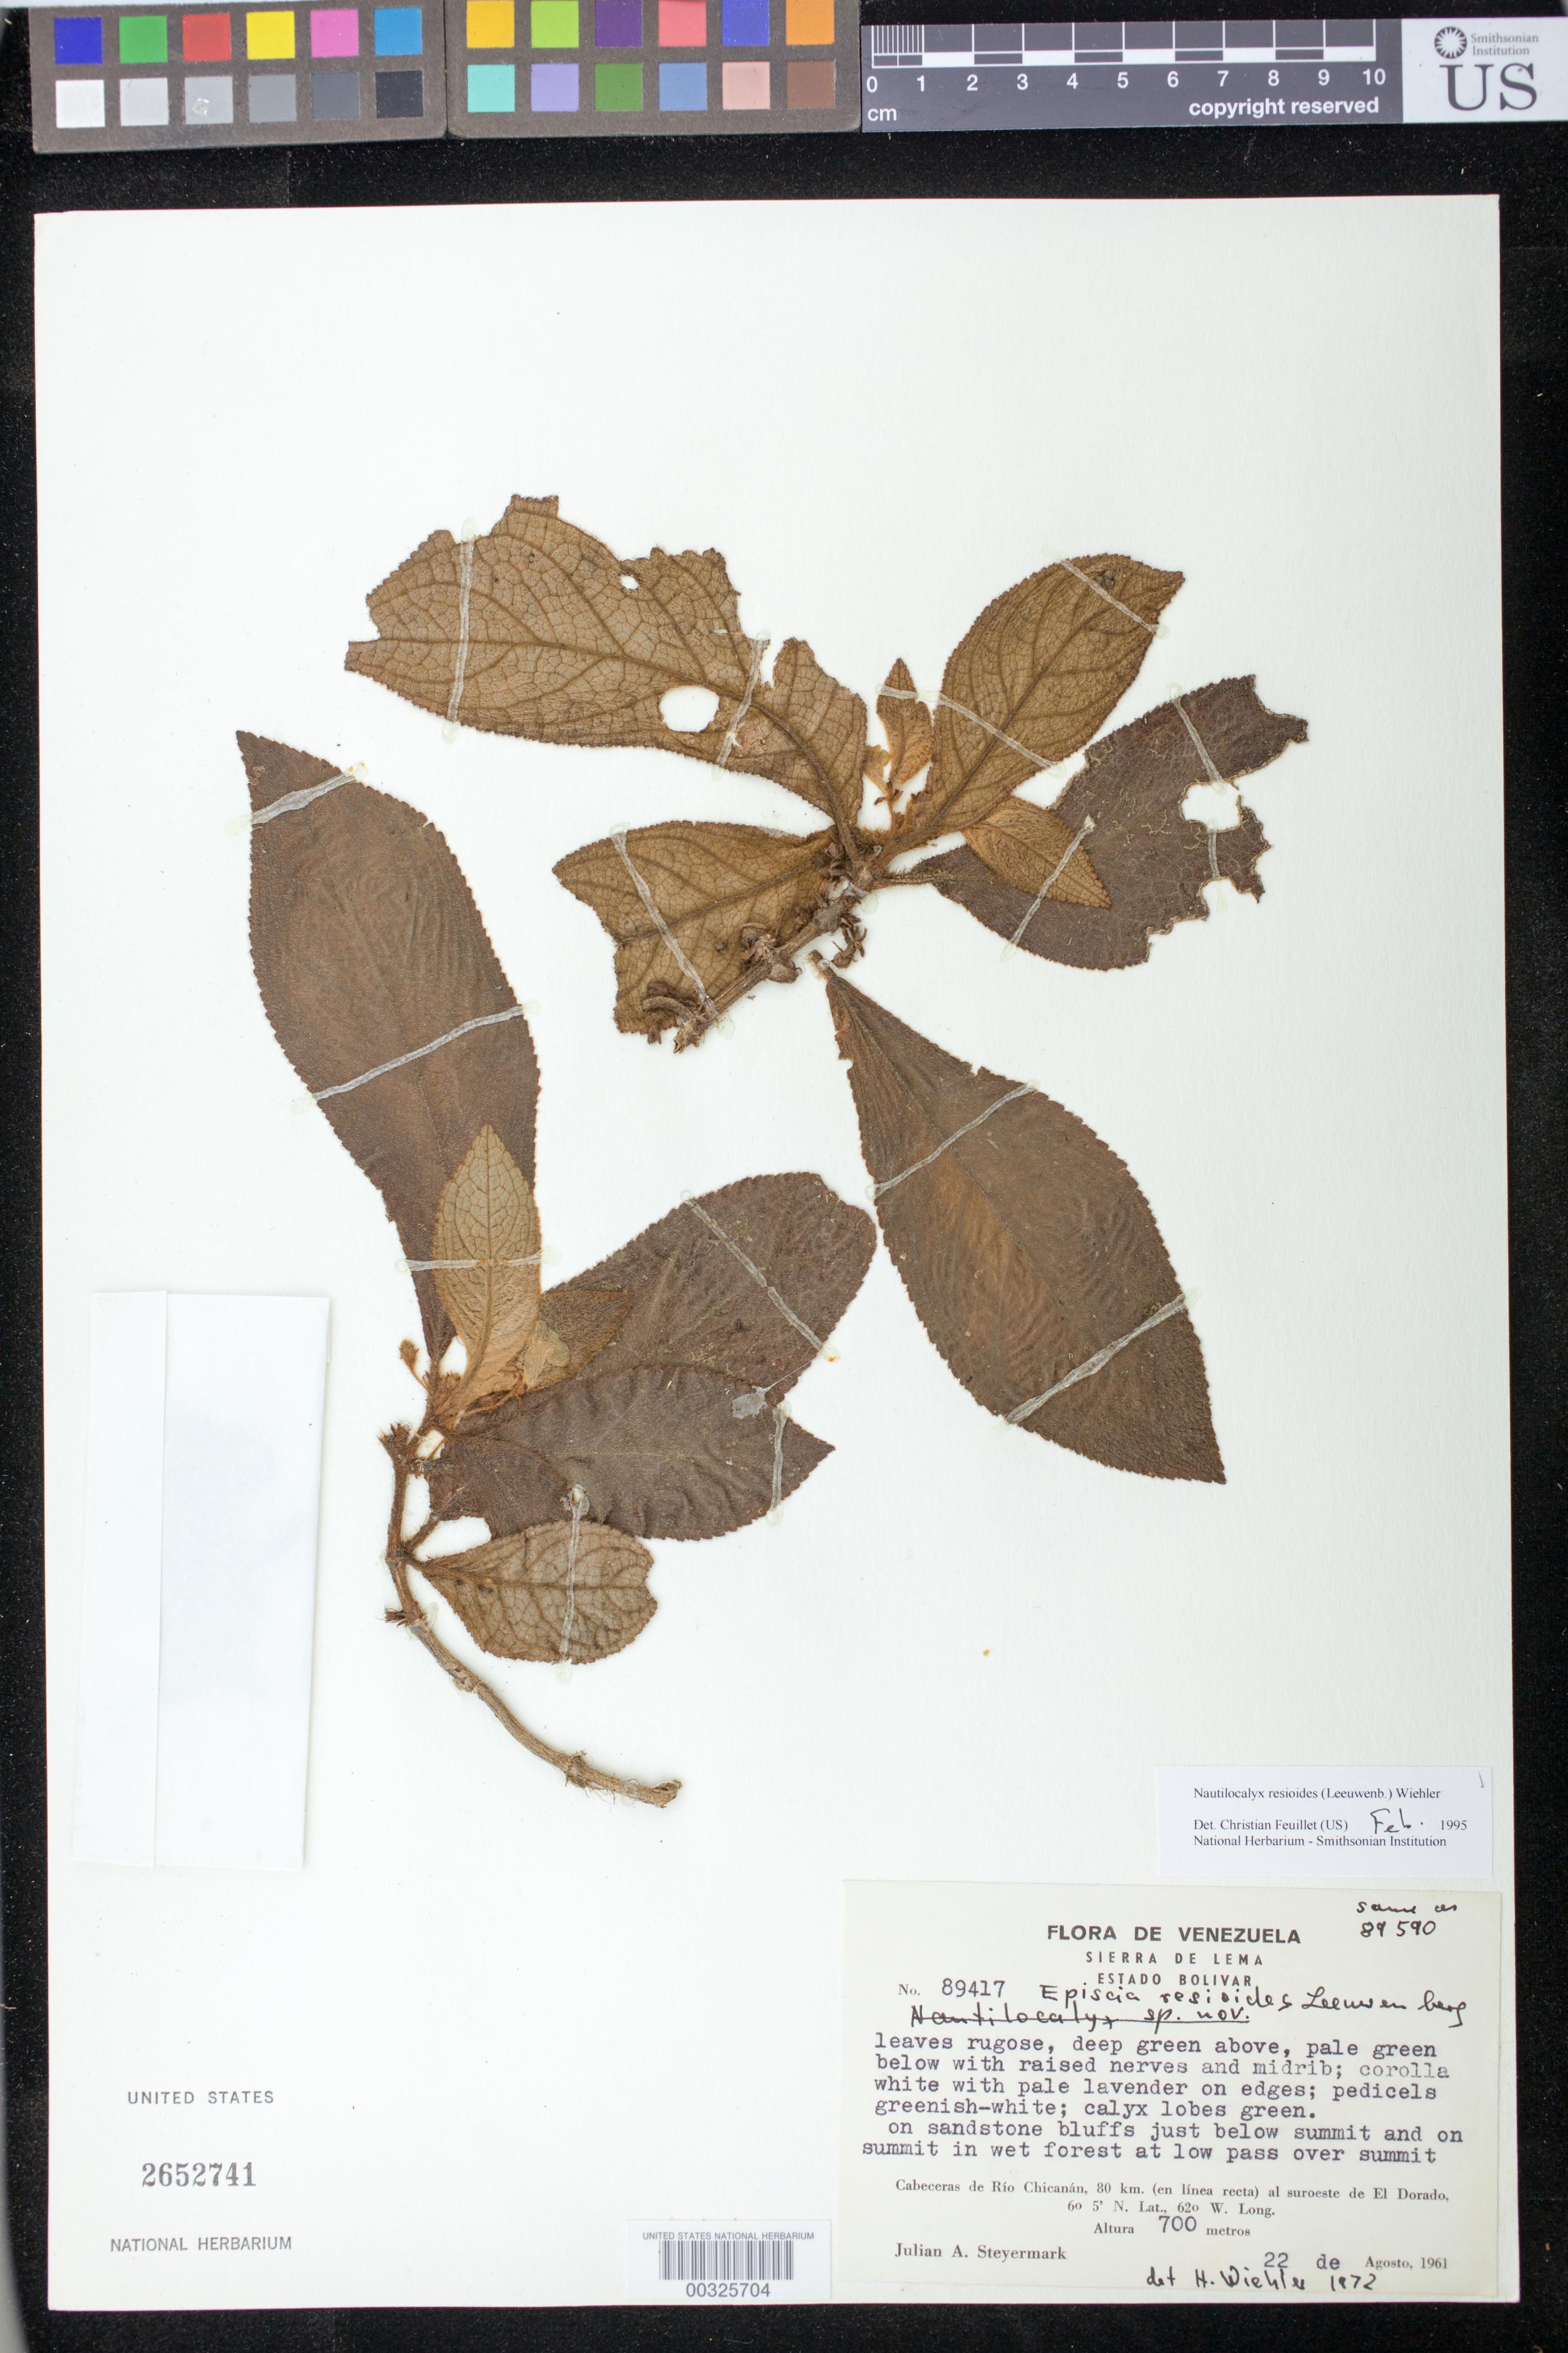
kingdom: Plantae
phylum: Tracheophyta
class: Magnoliopsida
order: Lamiales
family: Gesneriaceae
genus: Nautilocalyx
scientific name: Nautilocalyx resioides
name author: (Leeuwenb.) Wiehler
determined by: Feuillet, C.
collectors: J. Steyermark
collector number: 89417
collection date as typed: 22 Aug 1961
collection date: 1961-08-22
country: Venezuela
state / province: Bolívar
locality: Sierra de Lema, cabeceras de Rio Chicanan, 80 km SW of El Dorado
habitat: On sandstone bluffs just below summit and on summit in wet forest ...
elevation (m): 700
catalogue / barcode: US 2652741